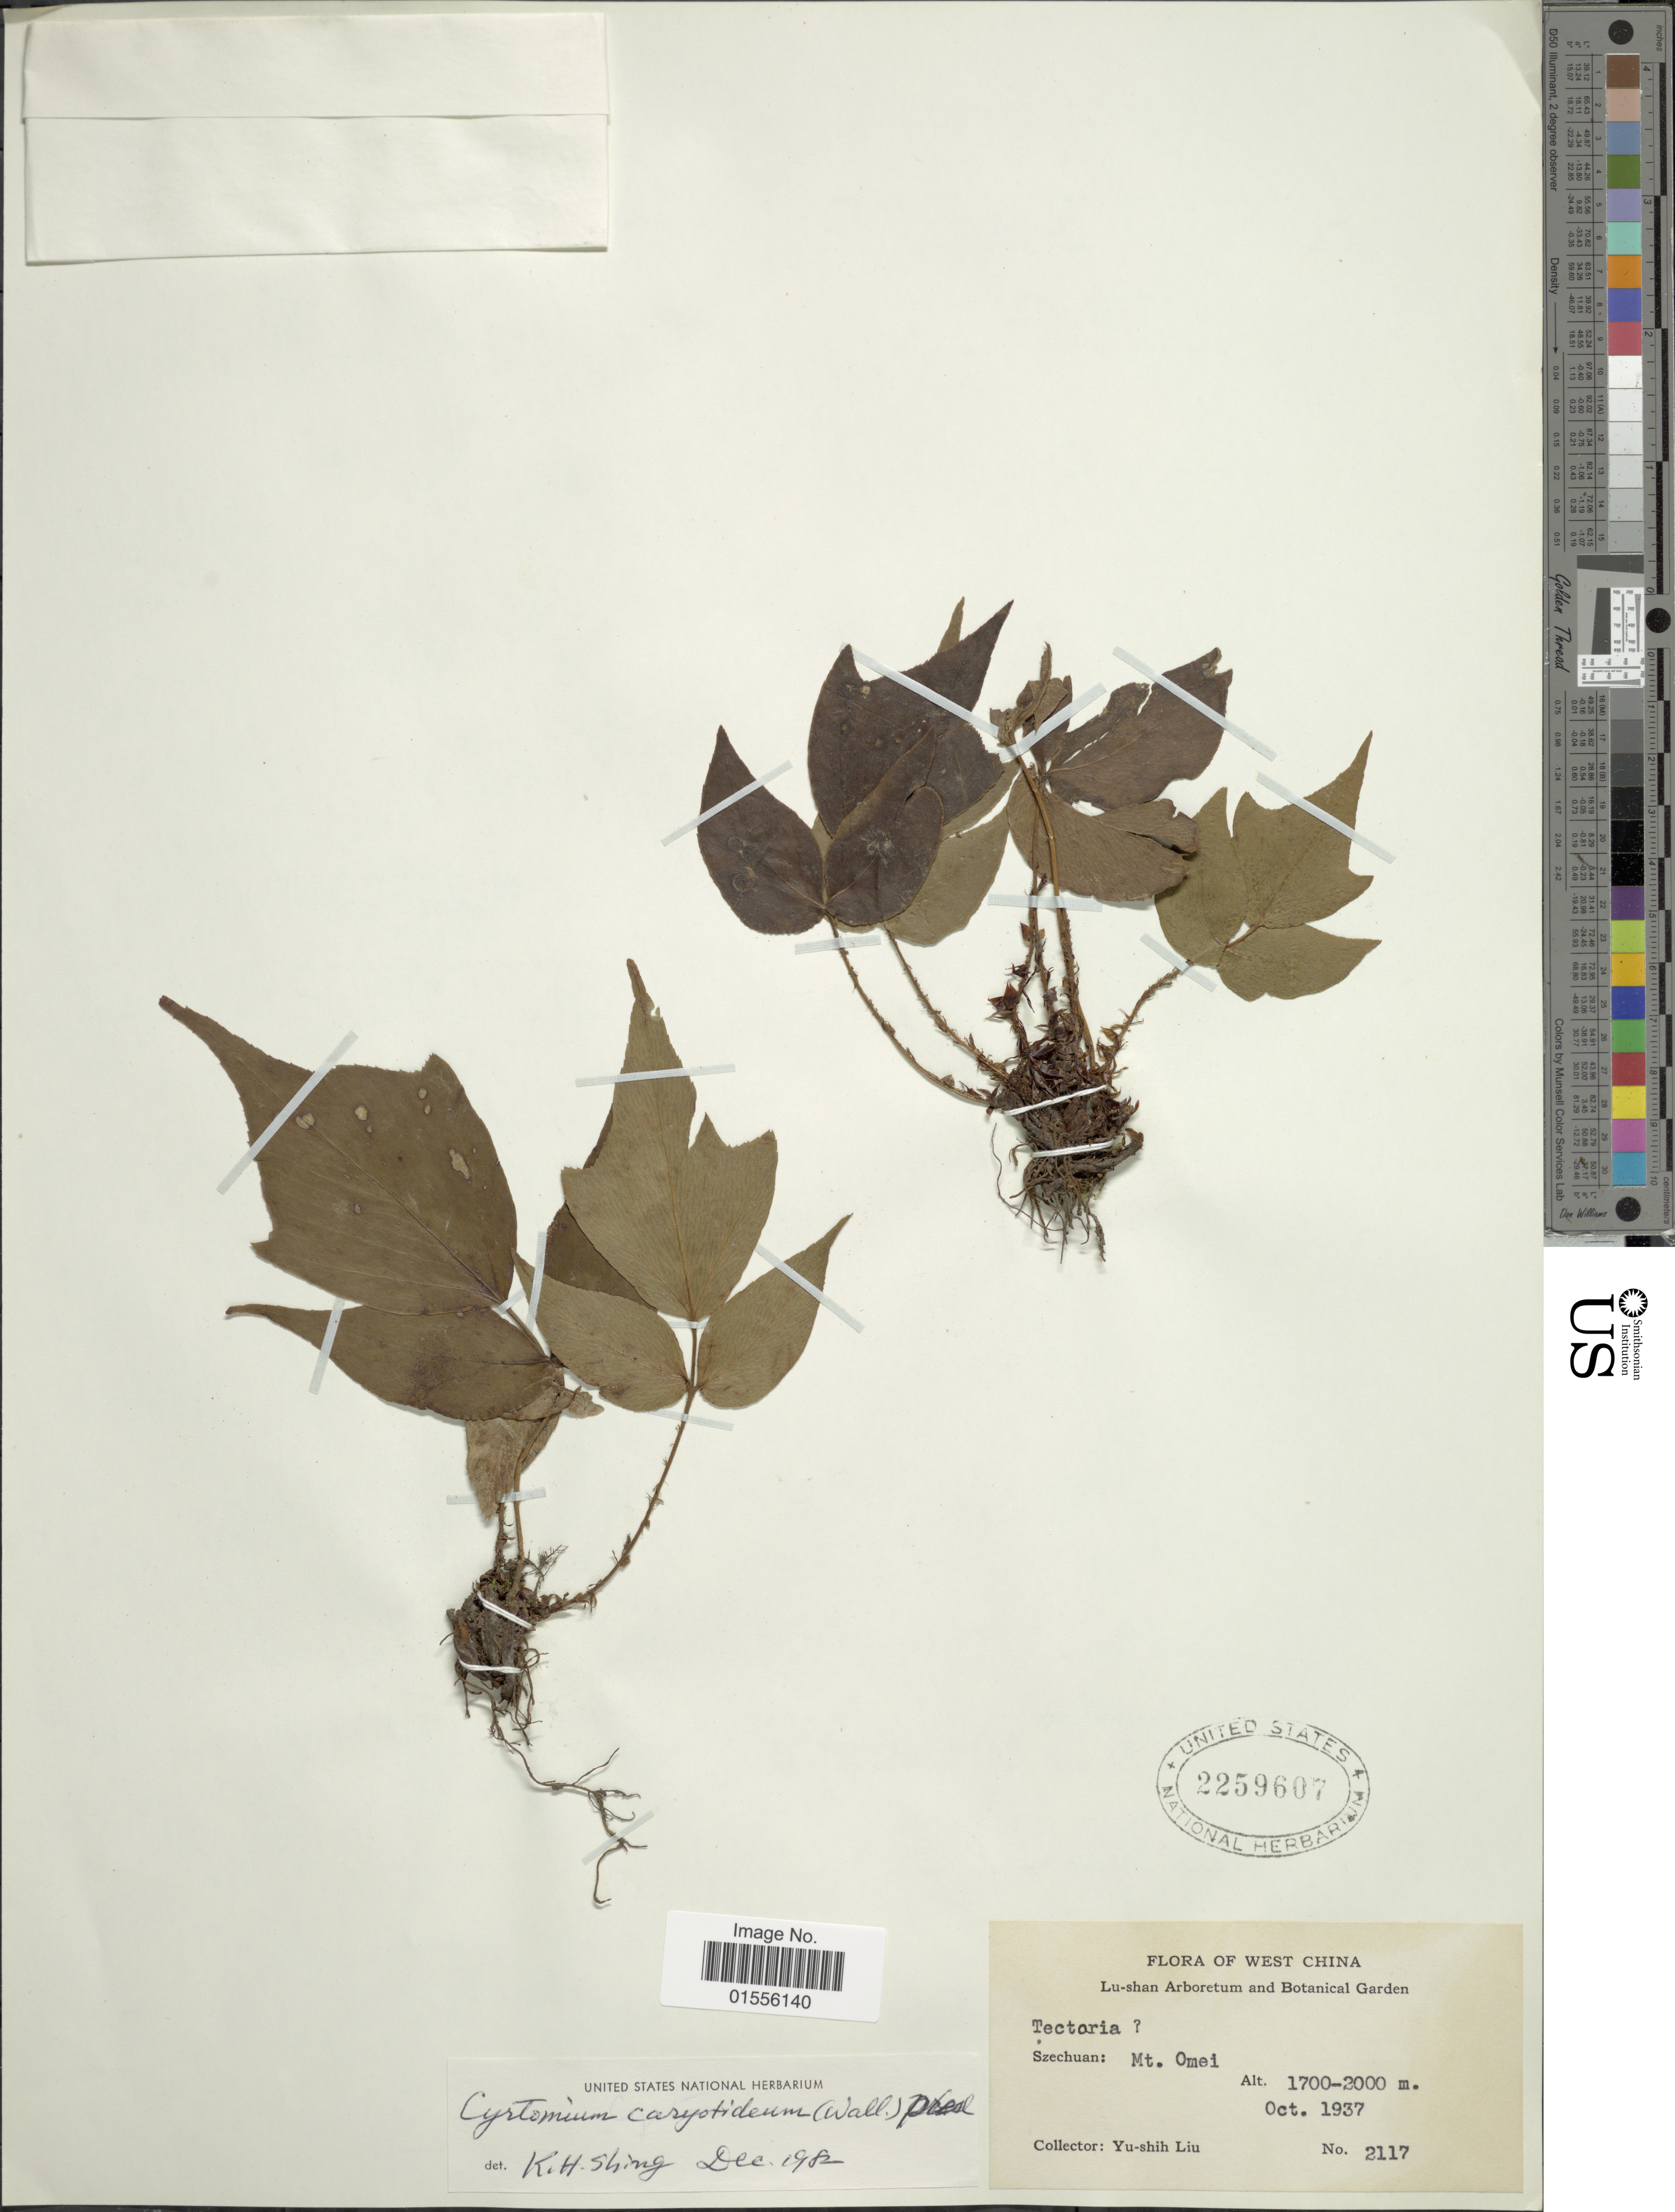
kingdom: Plantae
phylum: Tracheophyta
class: Polypodiopsida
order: Polypodiales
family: Dryopteridaceae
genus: Cyrtomium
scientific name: Cyrtomium caryotideum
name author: (Wall. ex Hook. & Grev.) C. Presl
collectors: Y.-S. Liu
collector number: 2117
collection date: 1937-10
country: China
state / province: Sichuan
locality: West China, Szechuan: Mt Omei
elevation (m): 1700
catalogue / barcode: US 2259607